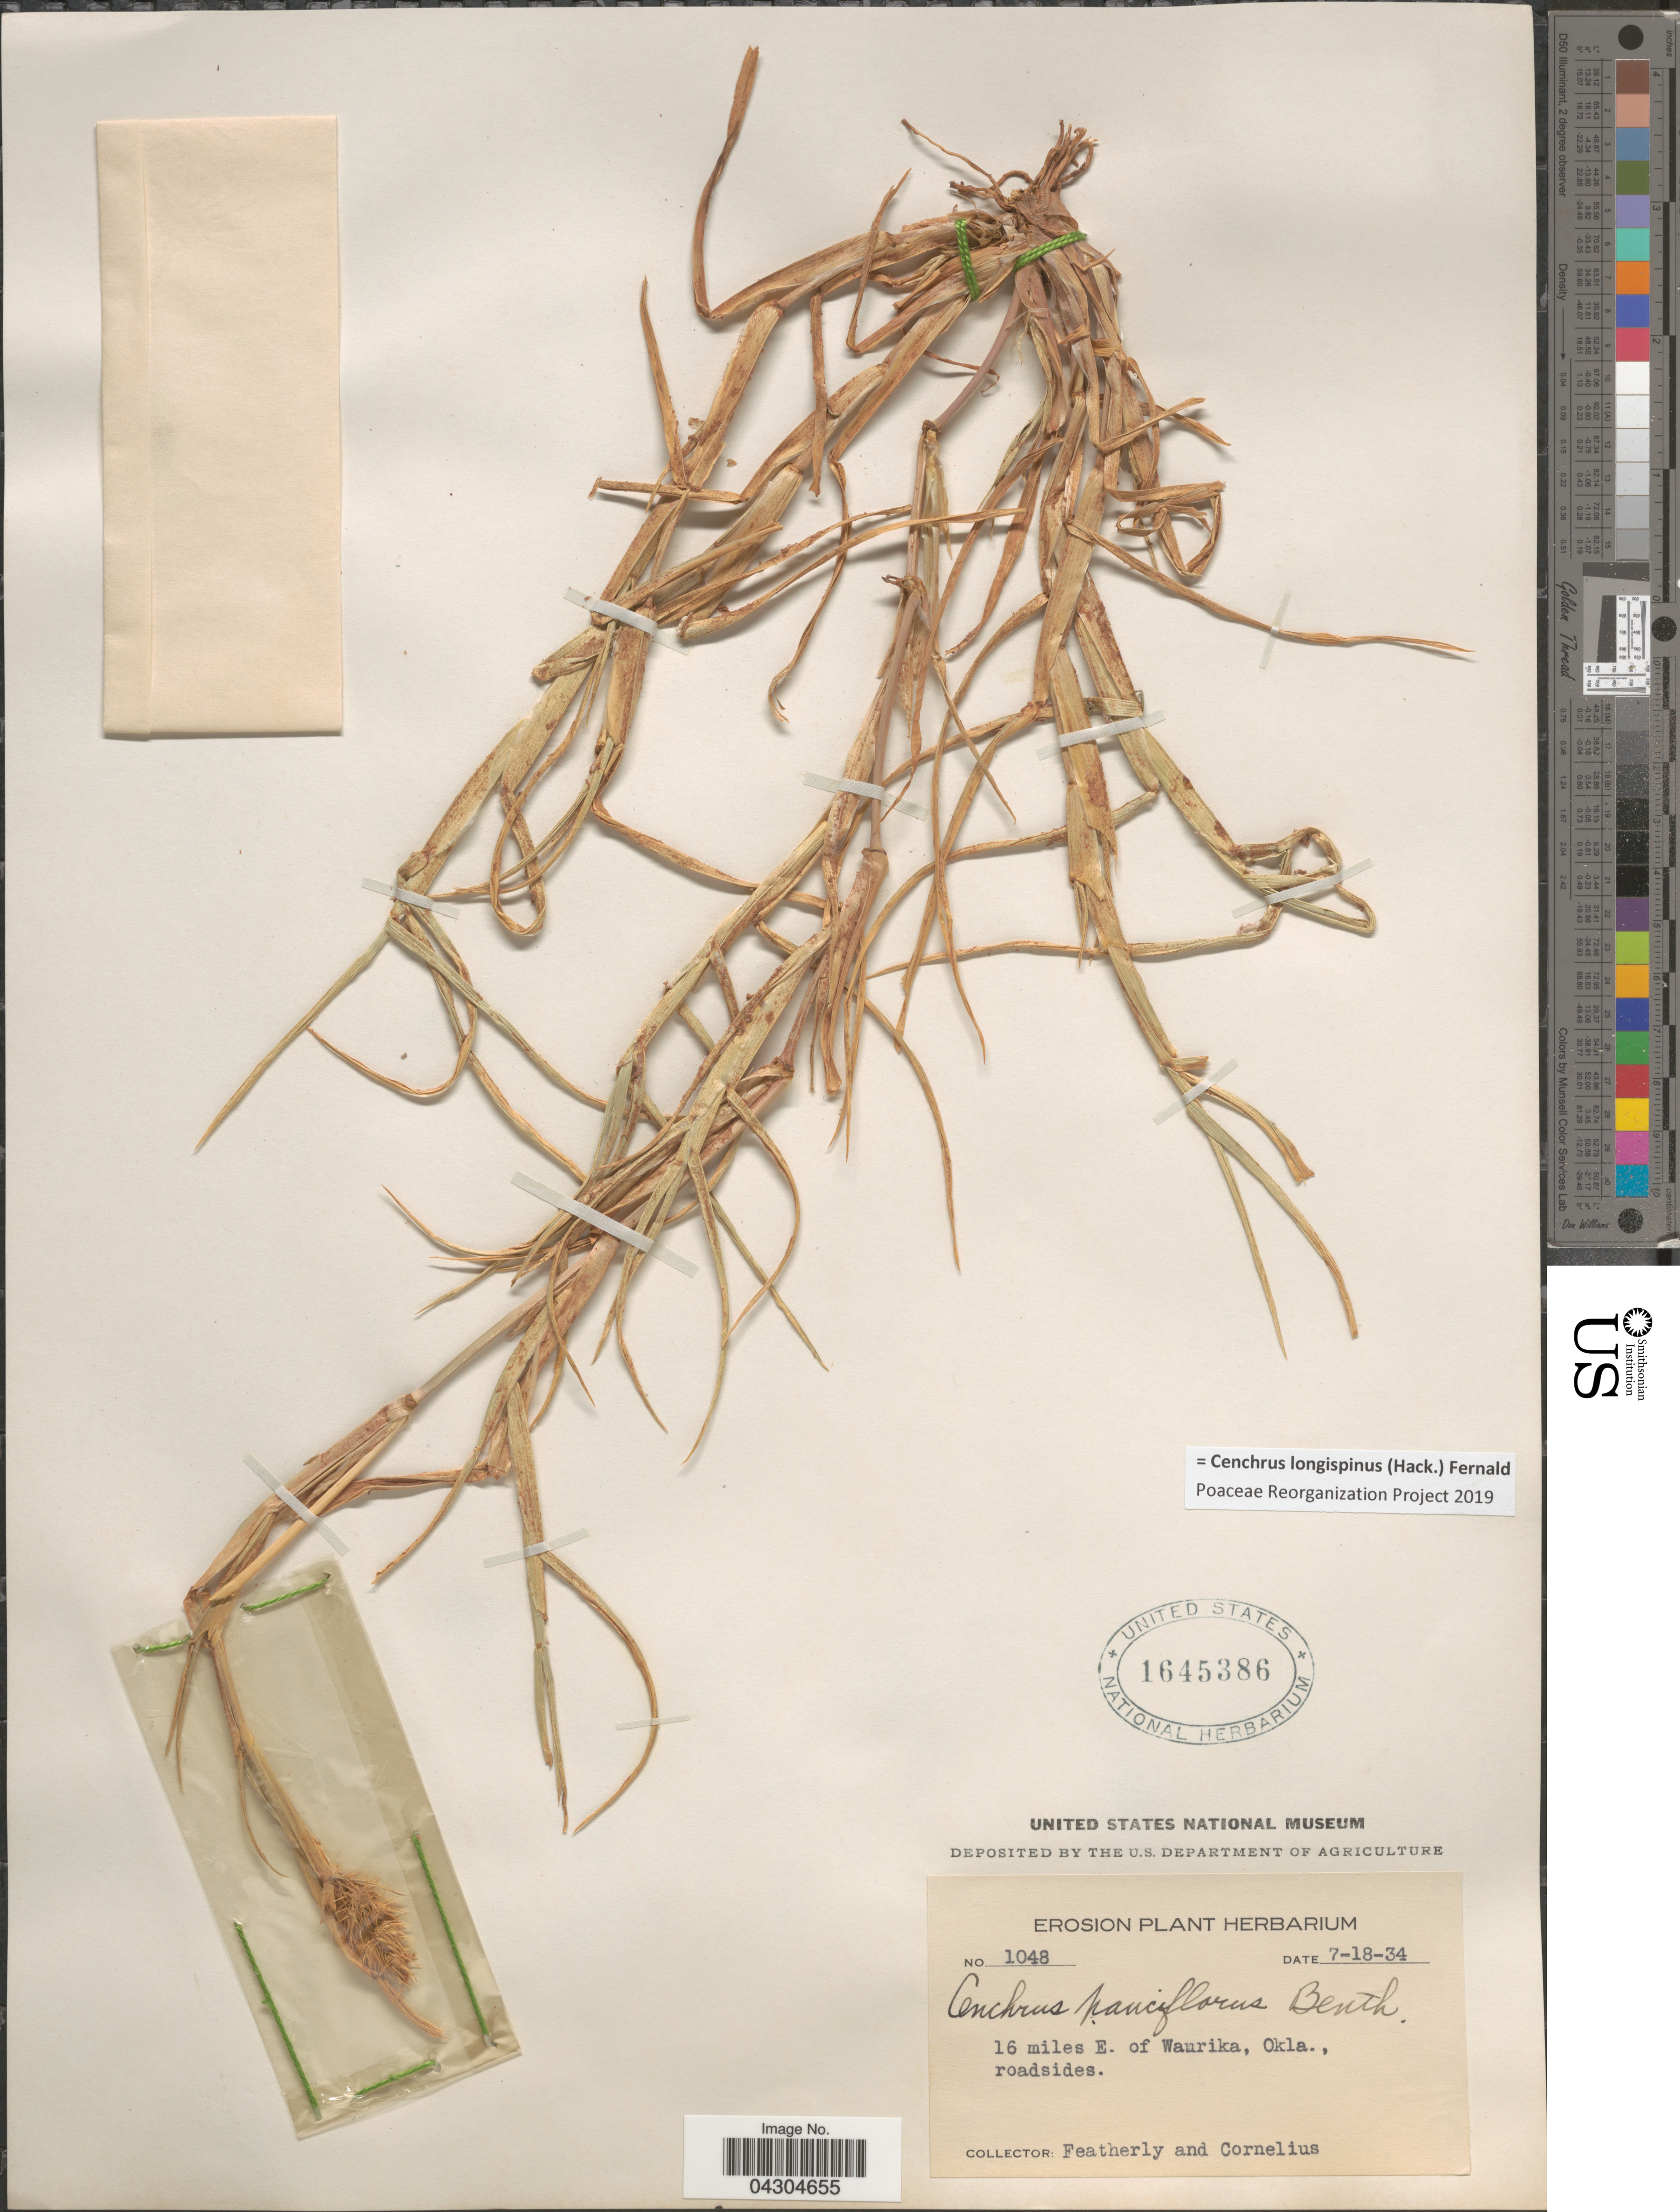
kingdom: Plantae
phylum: Tracheophyta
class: Liliopsida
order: Poales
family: Poaceae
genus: Cenchrus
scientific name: Cenchrus longispinus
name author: (Hack.) Fernald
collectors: Featherly & Cornelius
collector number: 1048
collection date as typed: Transcribed d/m/y: 18/7/34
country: United States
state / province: Oklahoma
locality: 16 miles E. of Waurika, roadsides.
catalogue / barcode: US 1645386